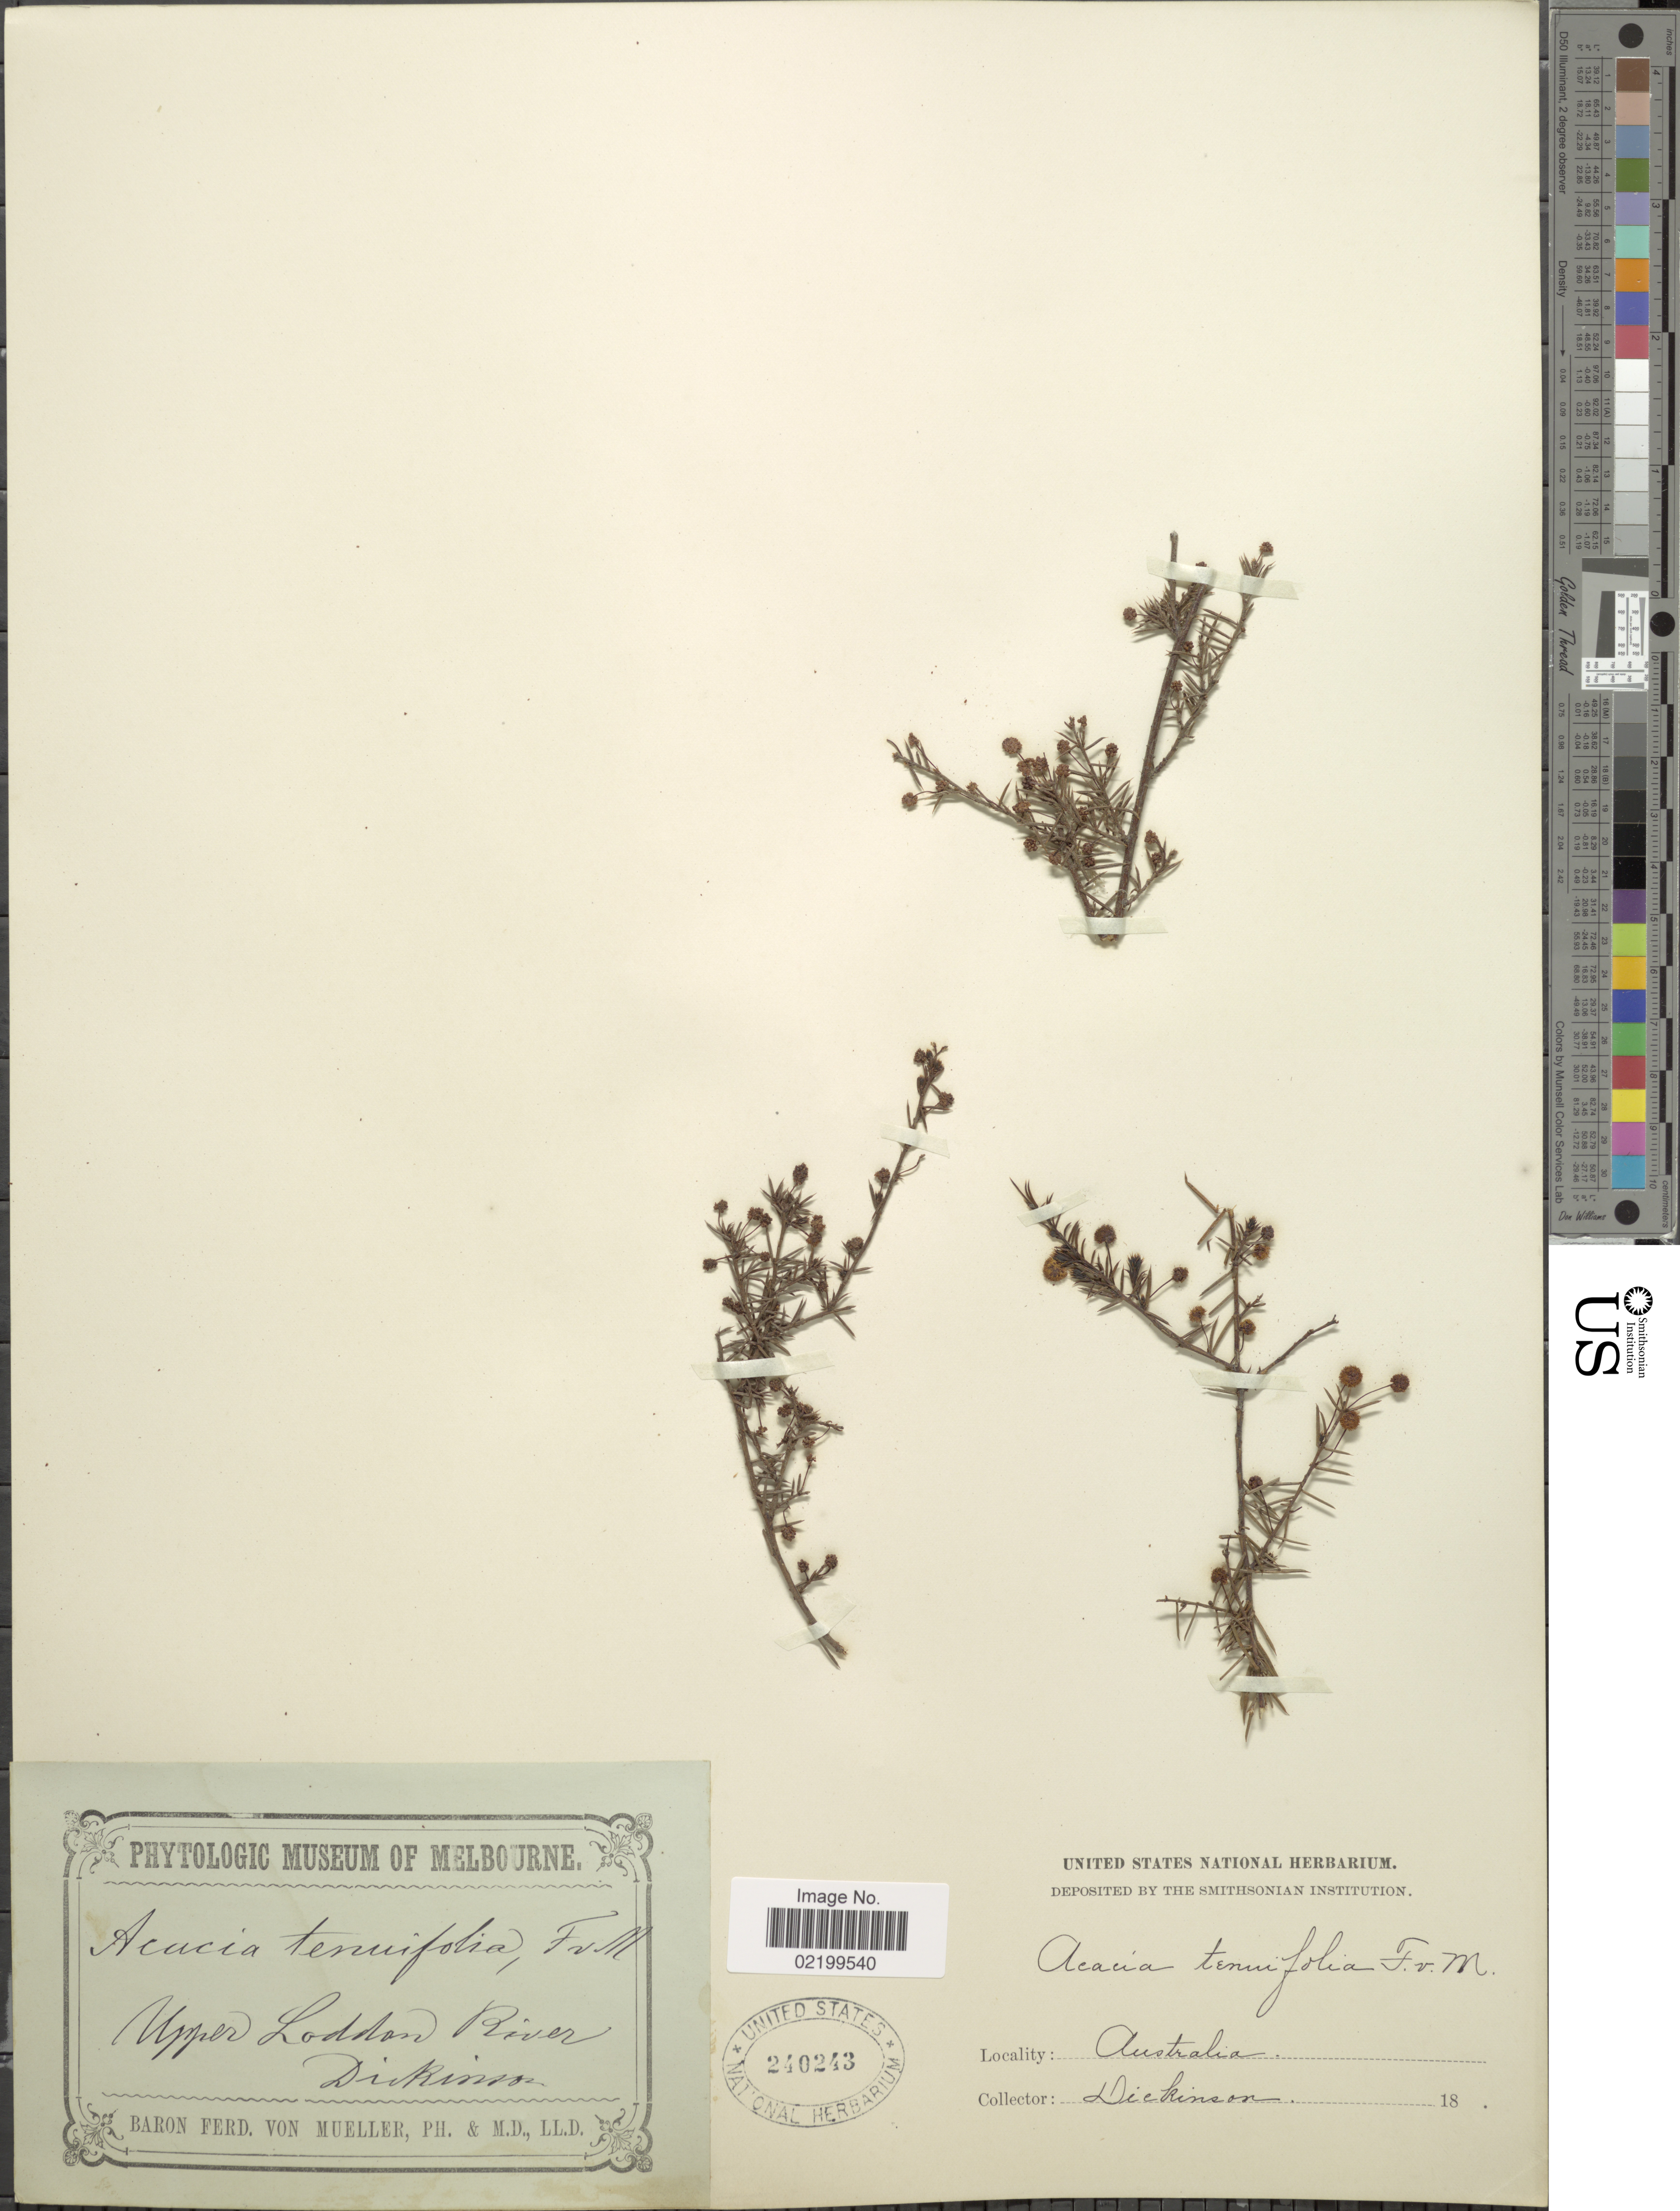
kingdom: Plantae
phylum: Tracheophyta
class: Magnoliopsida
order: Fabales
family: Fabaceae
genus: Acacia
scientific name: Acacia tenuifolia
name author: (L.) Willd.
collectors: Dickinson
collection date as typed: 18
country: Australia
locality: Upper Loddon River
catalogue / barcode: US 240243